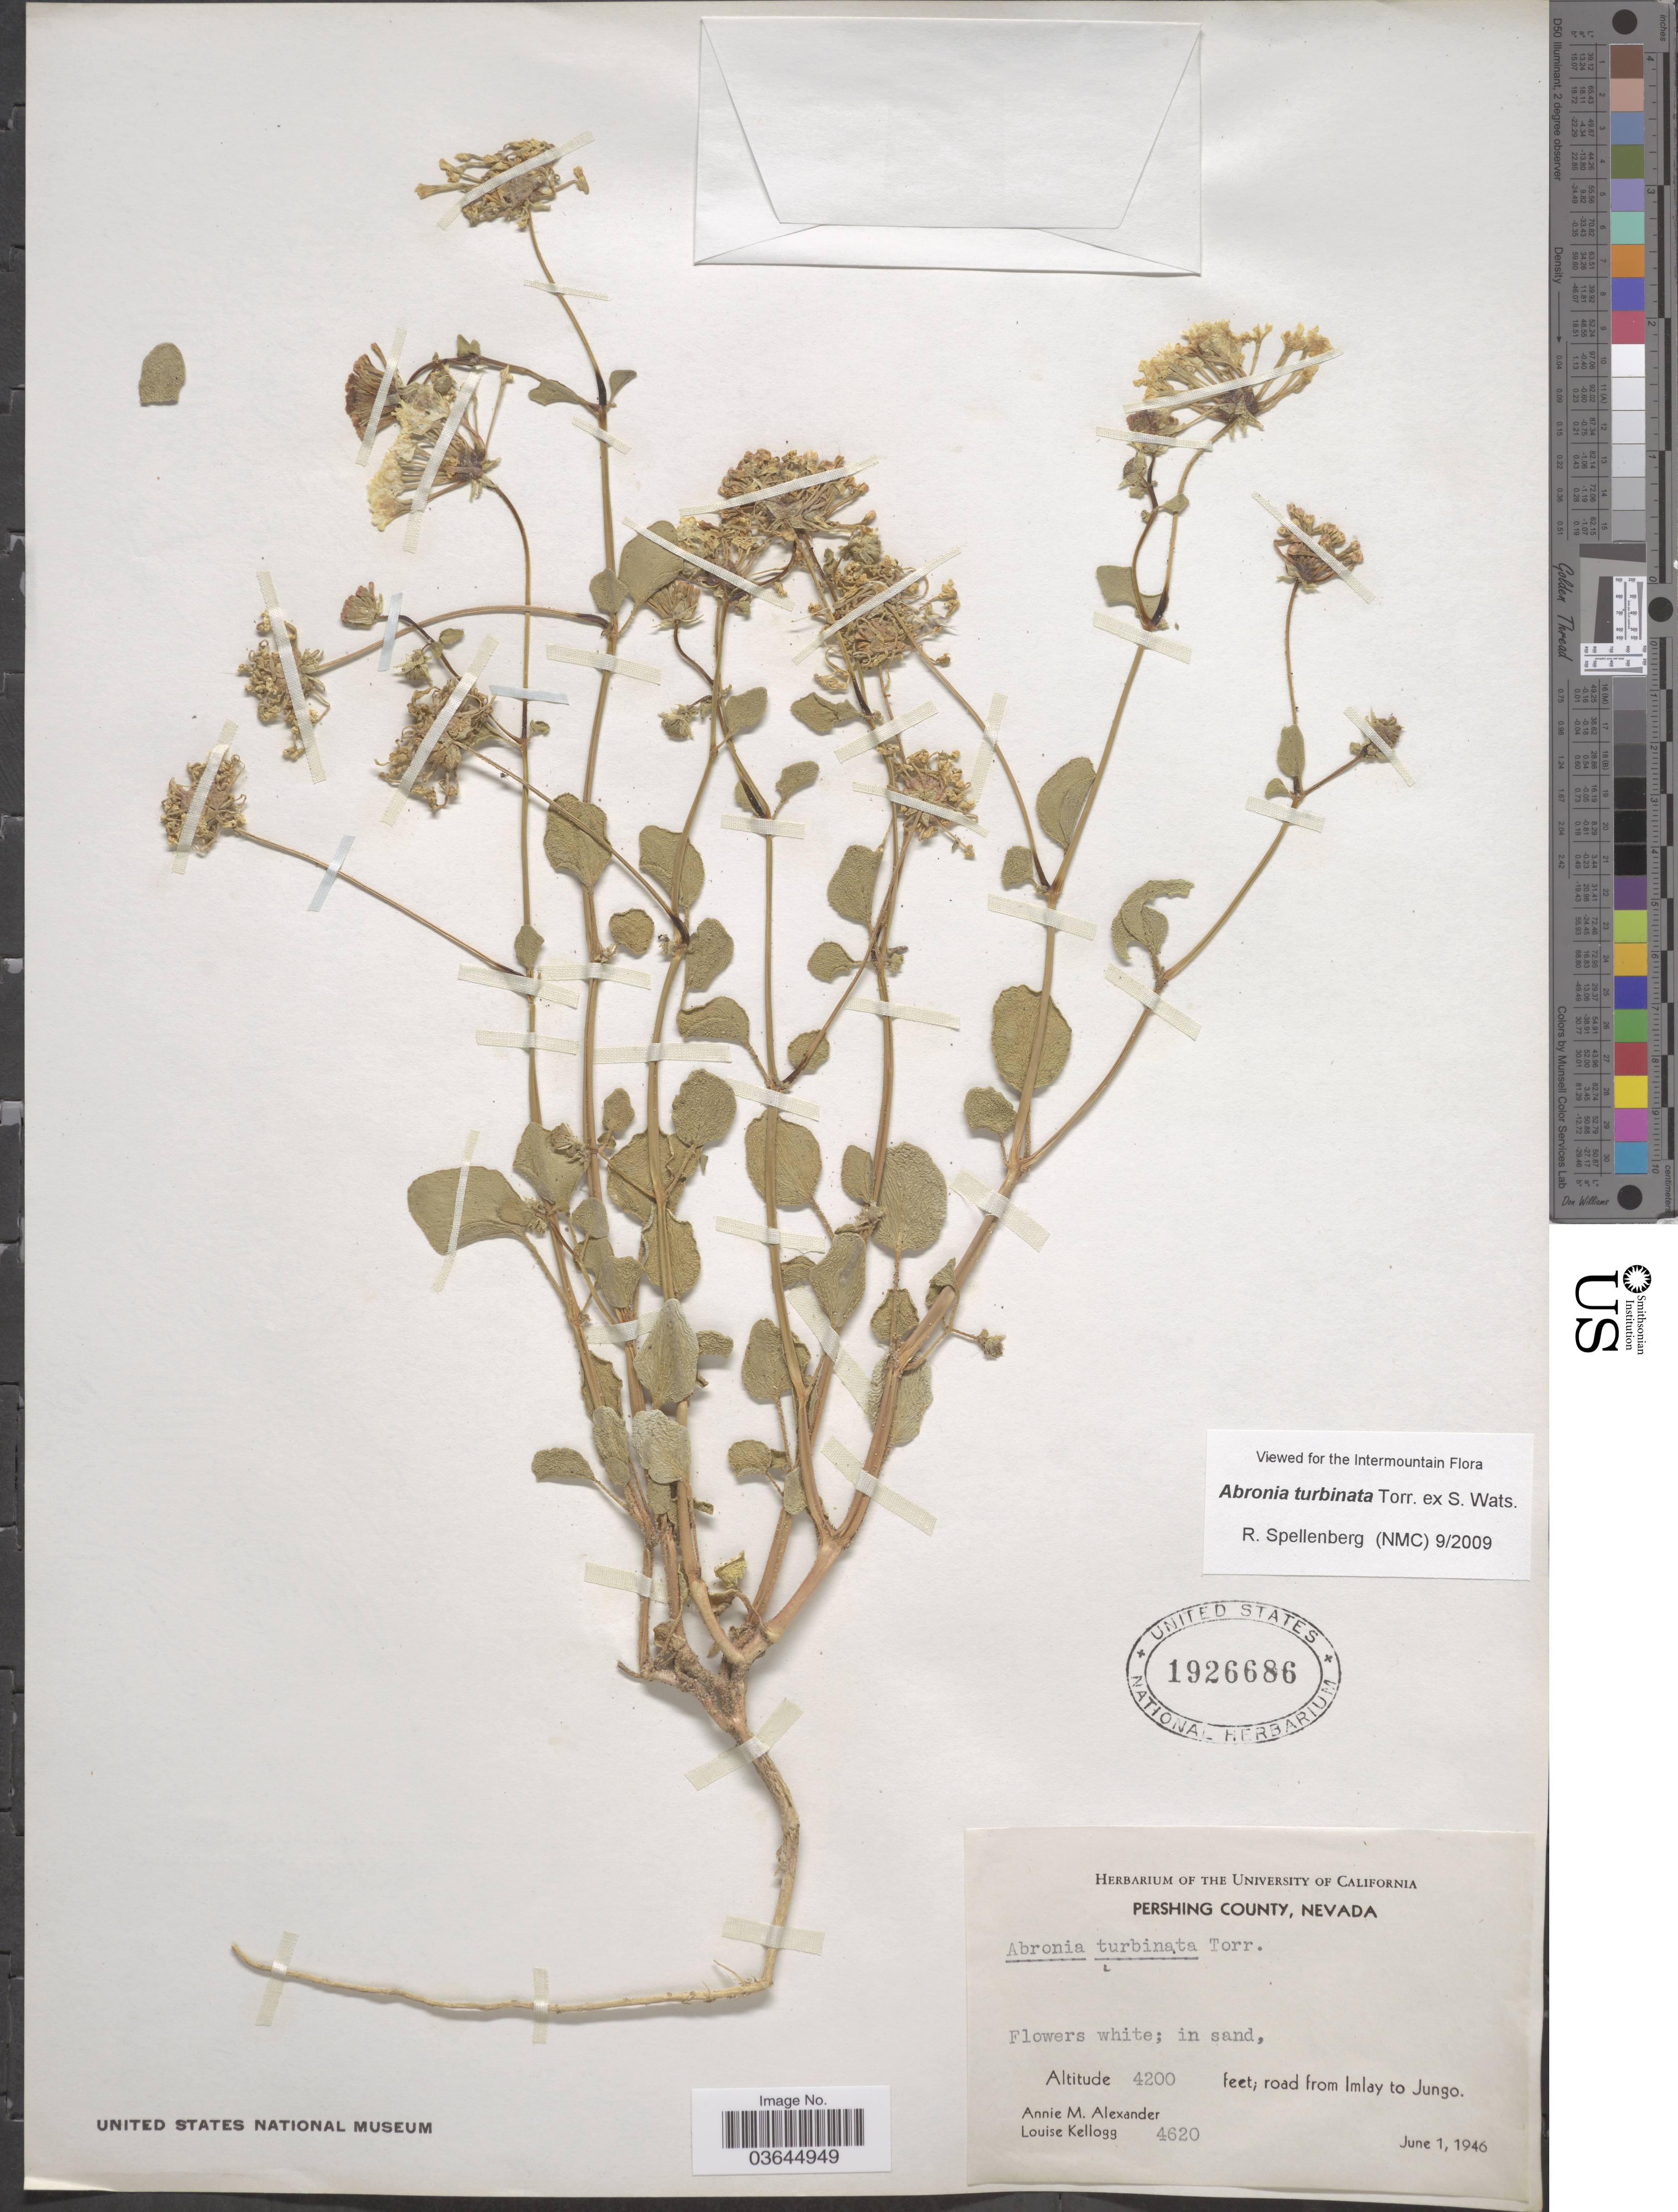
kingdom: Plantae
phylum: Tracheophyta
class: Magnoliopsida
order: Caryophyllales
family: Nyctaginaceae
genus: Abronia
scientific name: Abronia turbinata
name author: Torr. ex S. Watson in C. King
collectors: A. M. Alexander & L. Kellogg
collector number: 4620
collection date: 1946-06-01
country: United States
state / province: Nevada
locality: Pershing County. Road from Imlay to Jungo.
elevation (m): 1280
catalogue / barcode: US 1926686